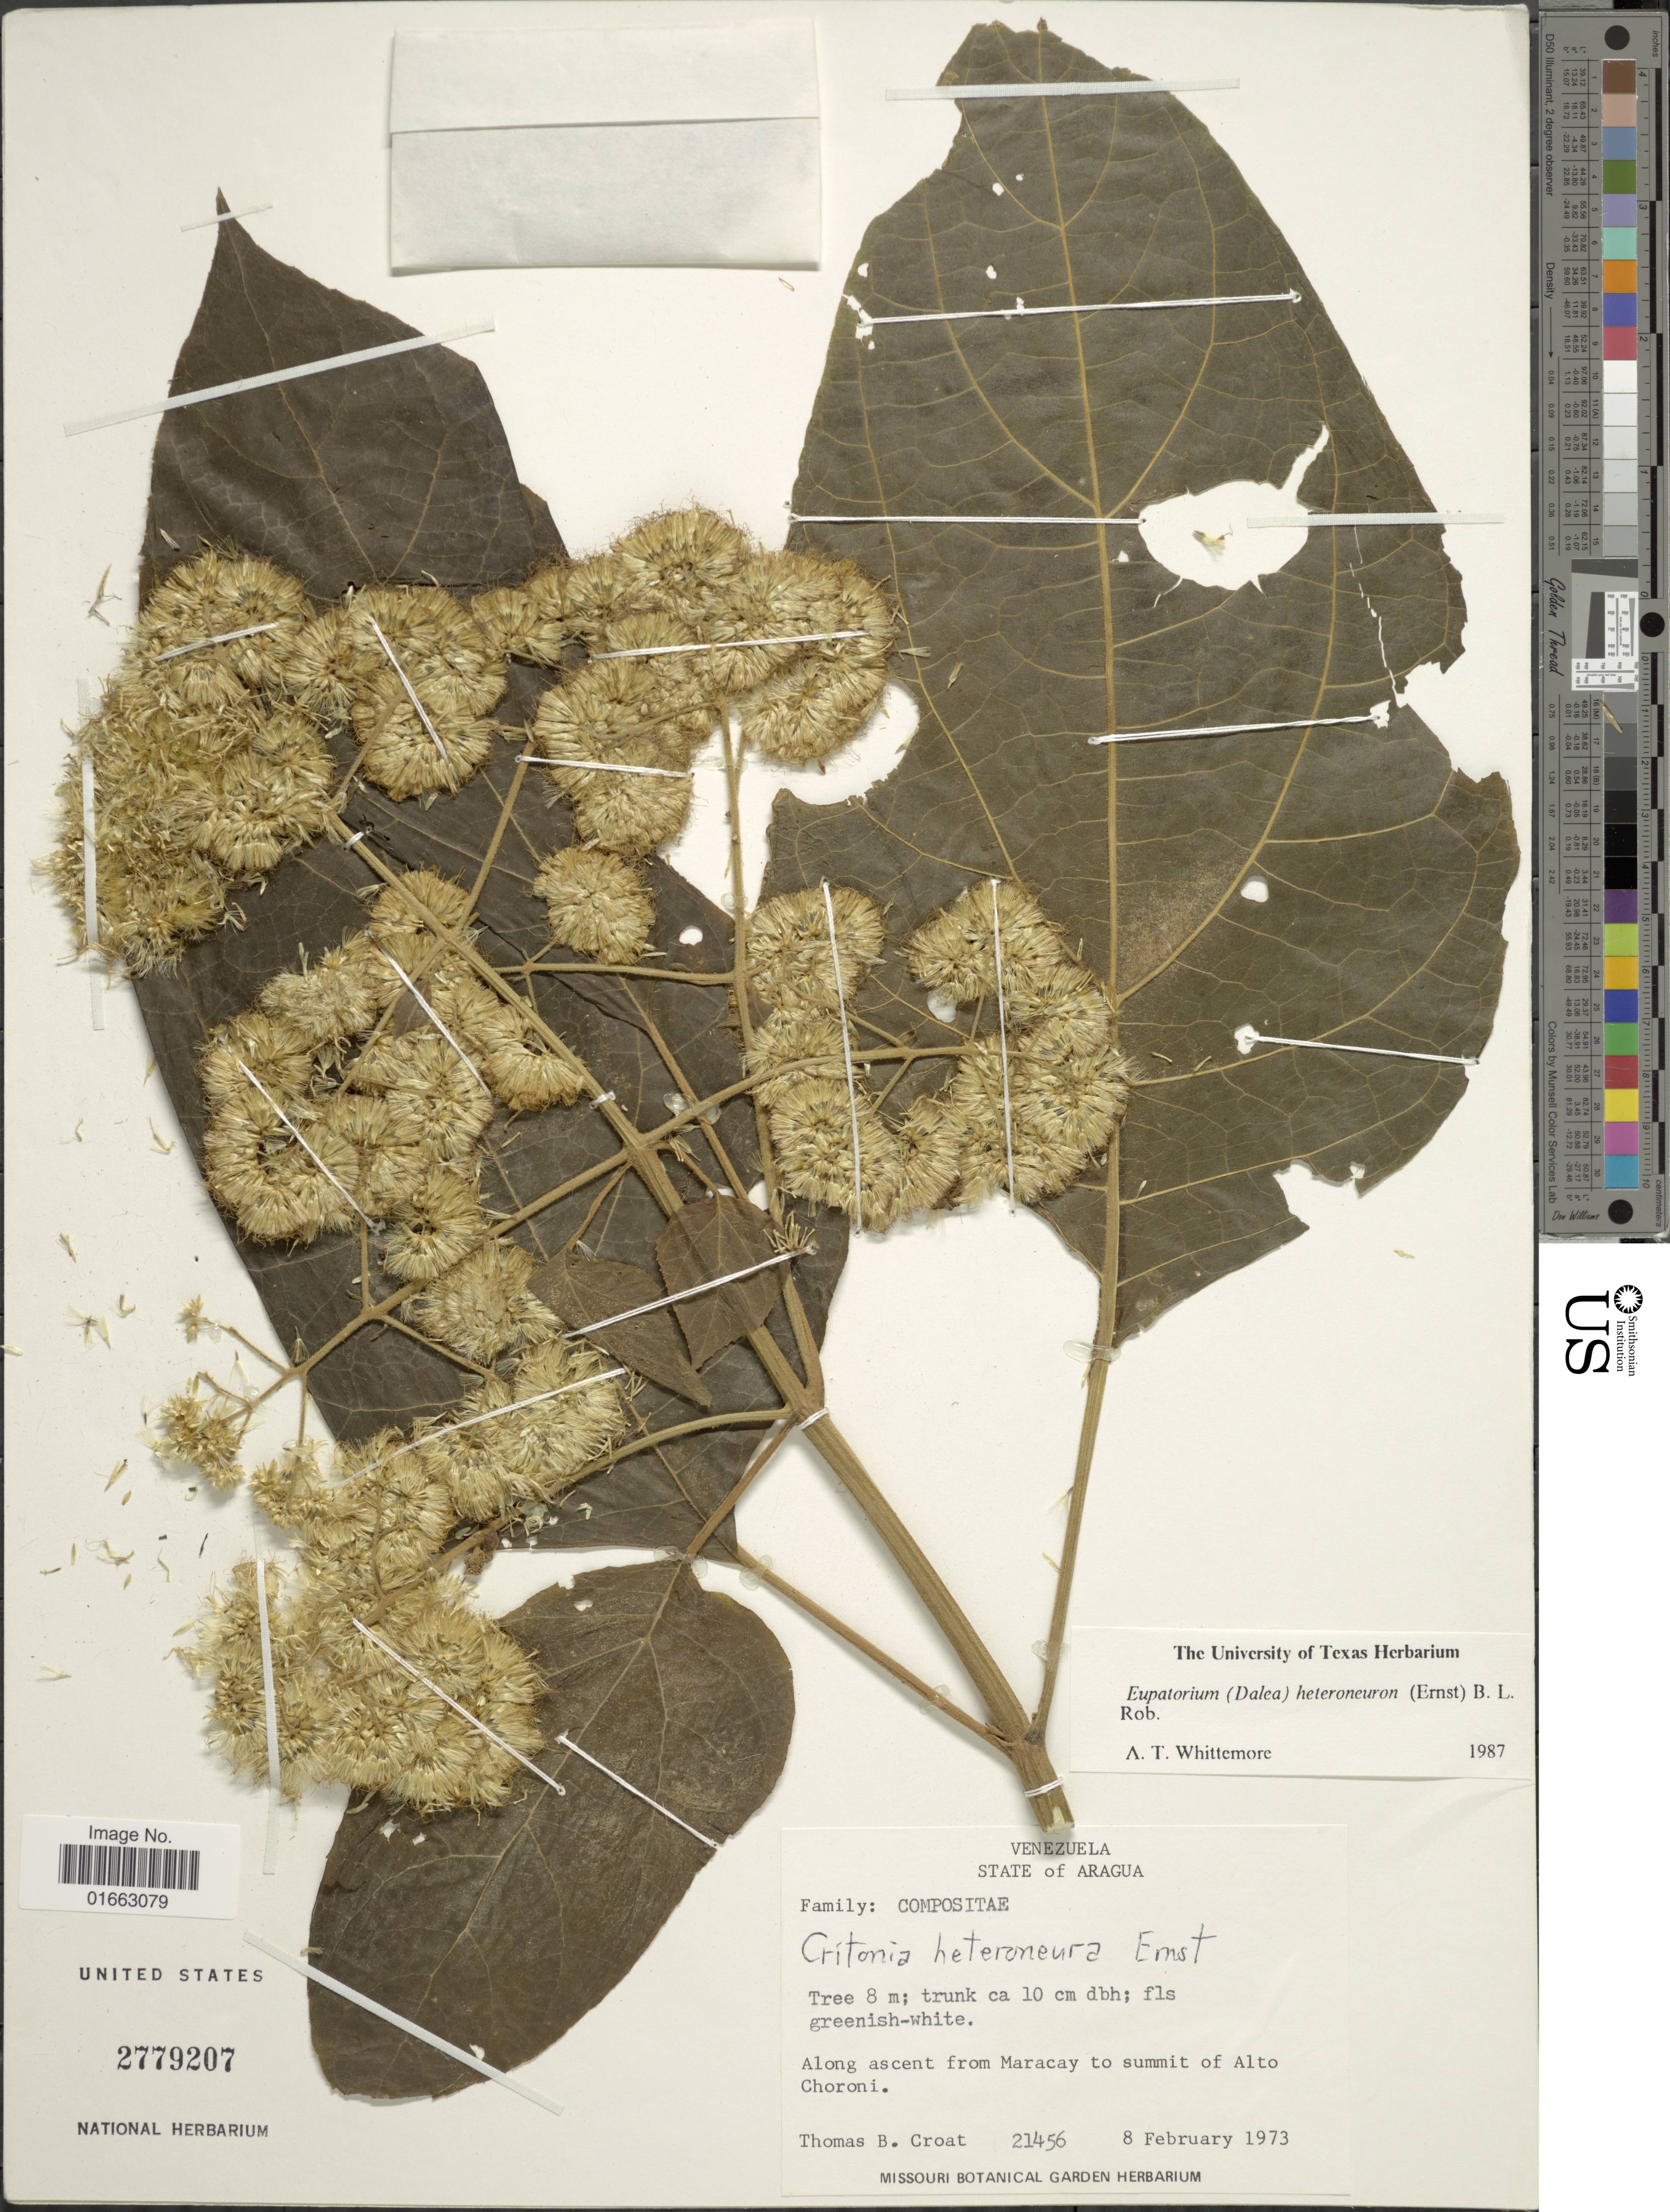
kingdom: Plantae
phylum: Tracheophyta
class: Magnoliopsida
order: Asterales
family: Asteraceae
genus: Critonia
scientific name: Critonia heteroneura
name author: Ernst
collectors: T. B. Croat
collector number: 21456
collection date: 1973-02-08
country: Venezuela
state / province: Aragua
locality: Along ascent from maracay to summit of Alto Choroni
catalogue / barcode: US 2779207